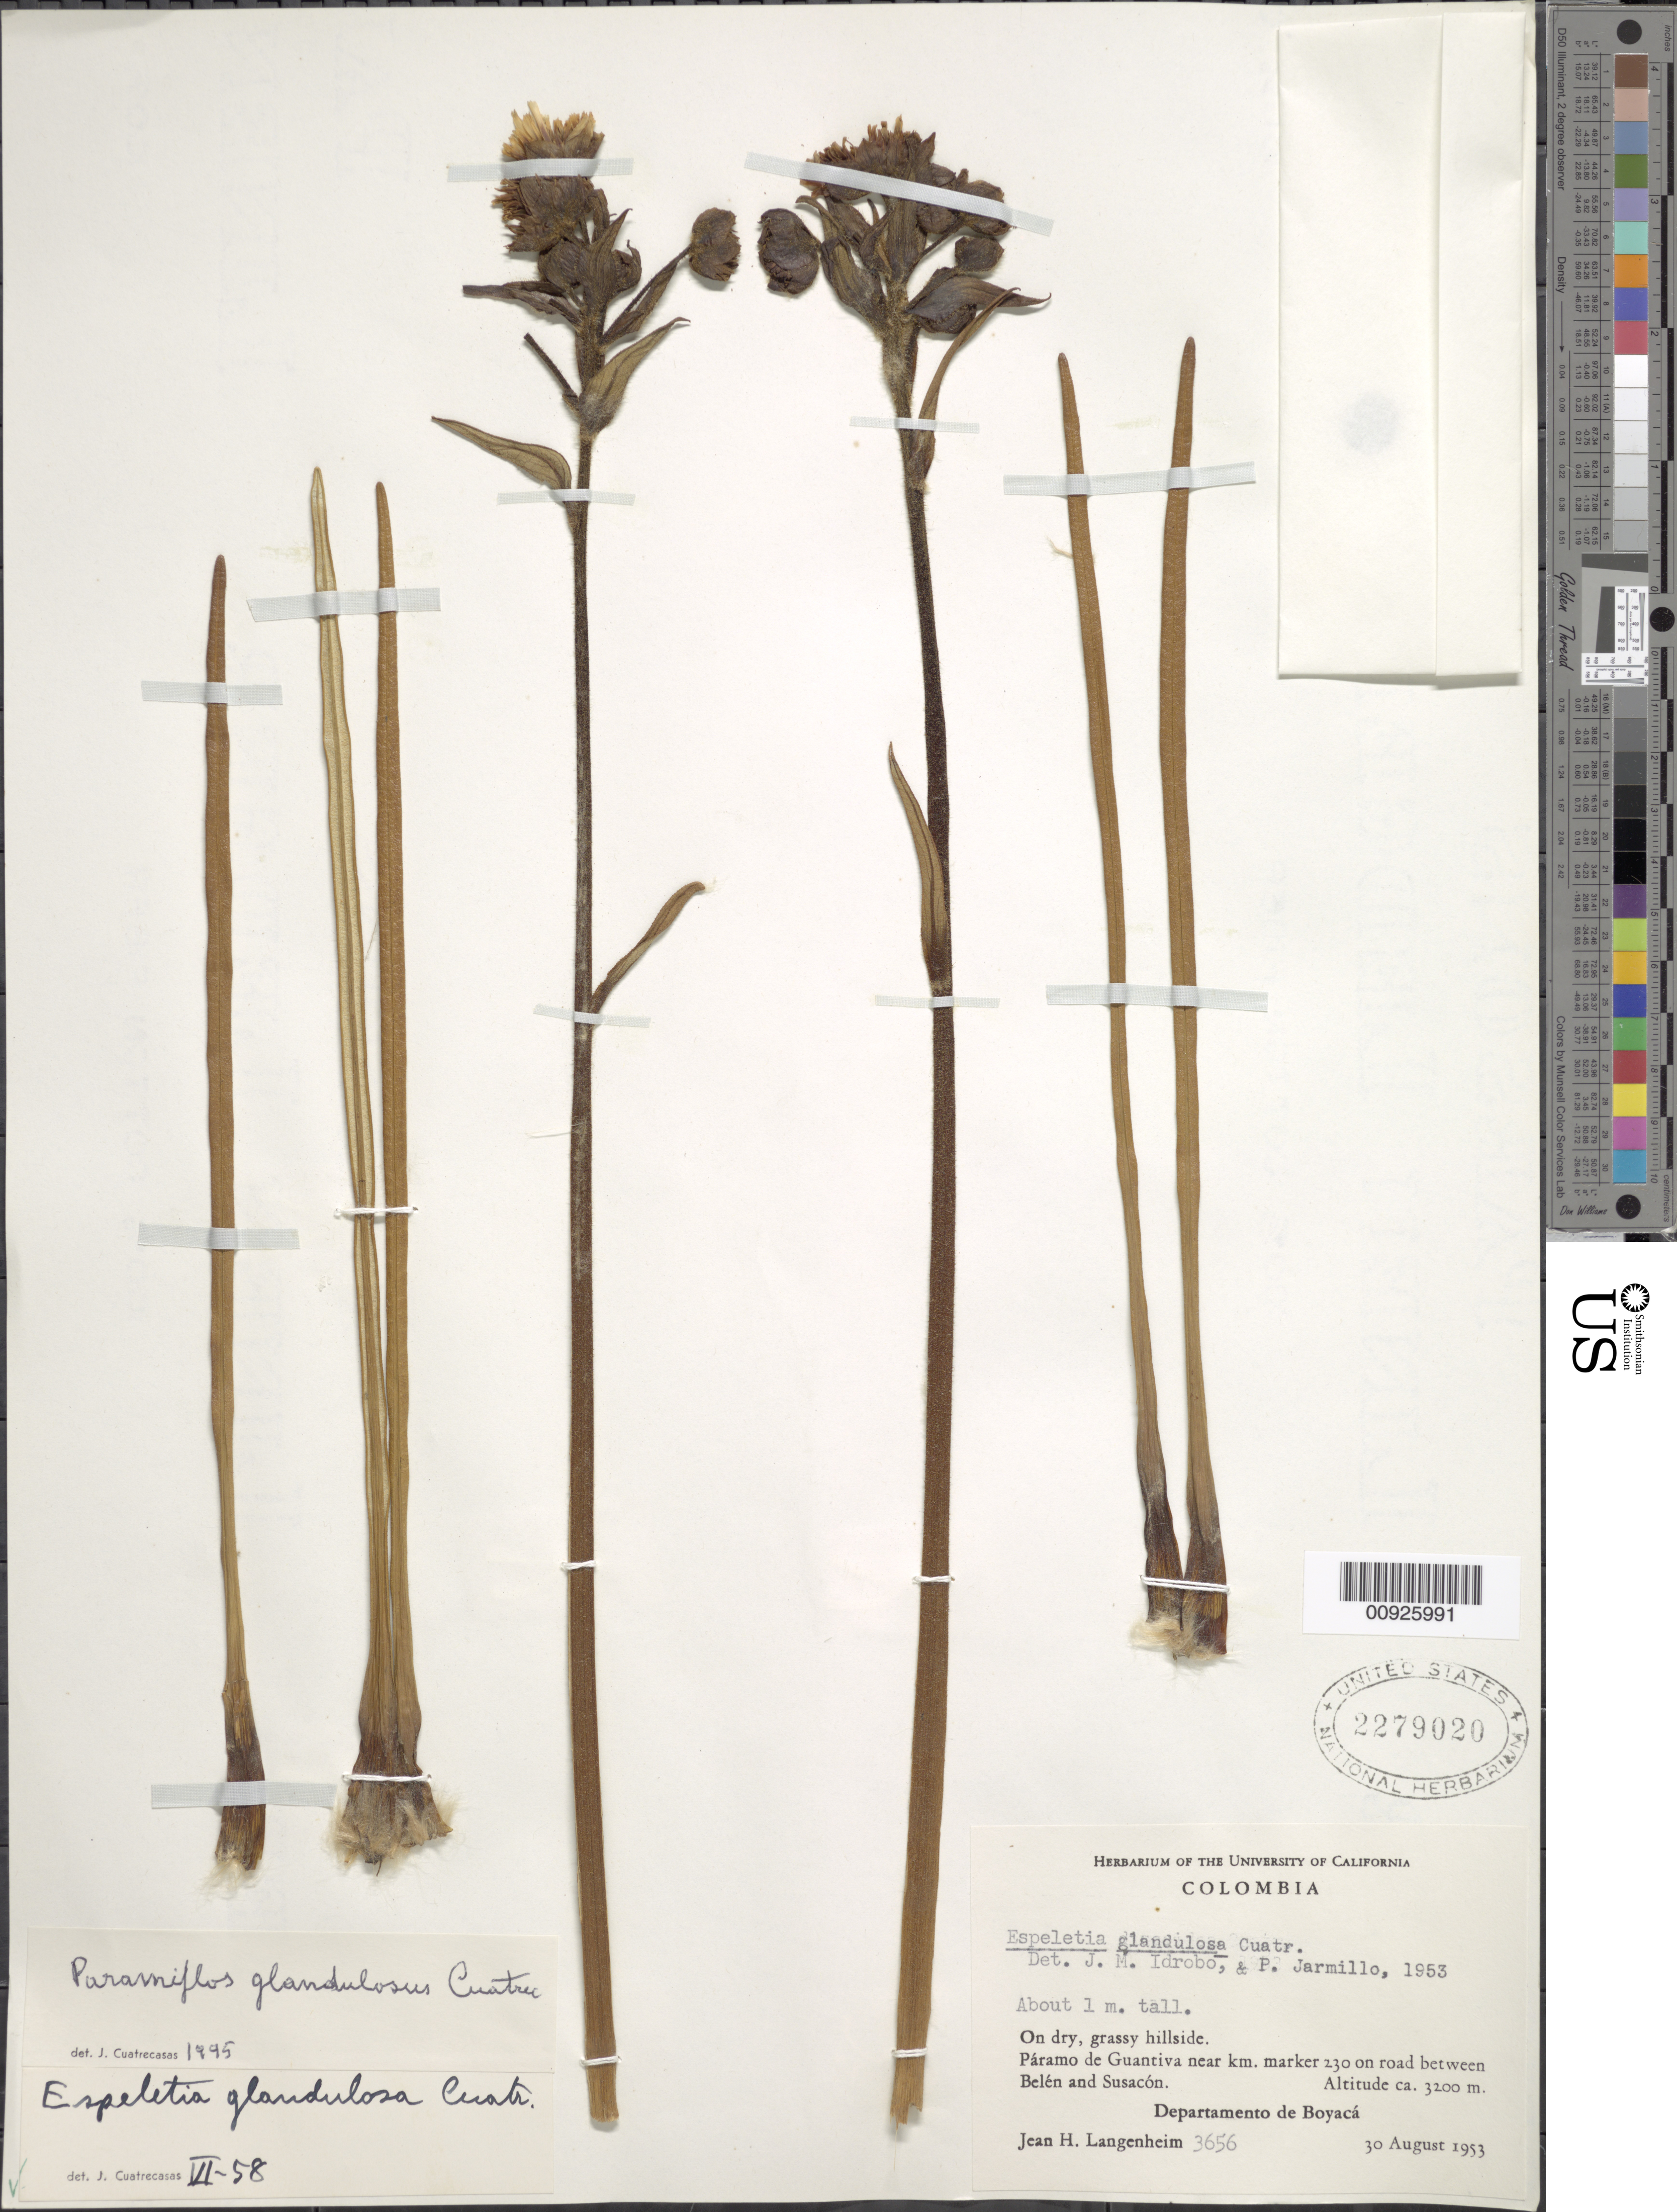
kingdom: Plantae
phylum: Tracheophyta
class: Magnoliopsida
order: Asterales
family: Asteraceae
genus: Paramiflos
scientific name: Paramiflos glandulosus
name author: (Cuatrec.) Cuatrec.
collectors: J. H. Langenheim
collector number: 3656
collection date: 1953-08-30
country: Colombia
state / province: Boyacá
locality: Páramo de Guántiva. Near km marker 230 on road between Belén and Susacón.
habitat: On dry, grassy hillside.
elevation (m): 3200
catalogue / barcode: US 2279020